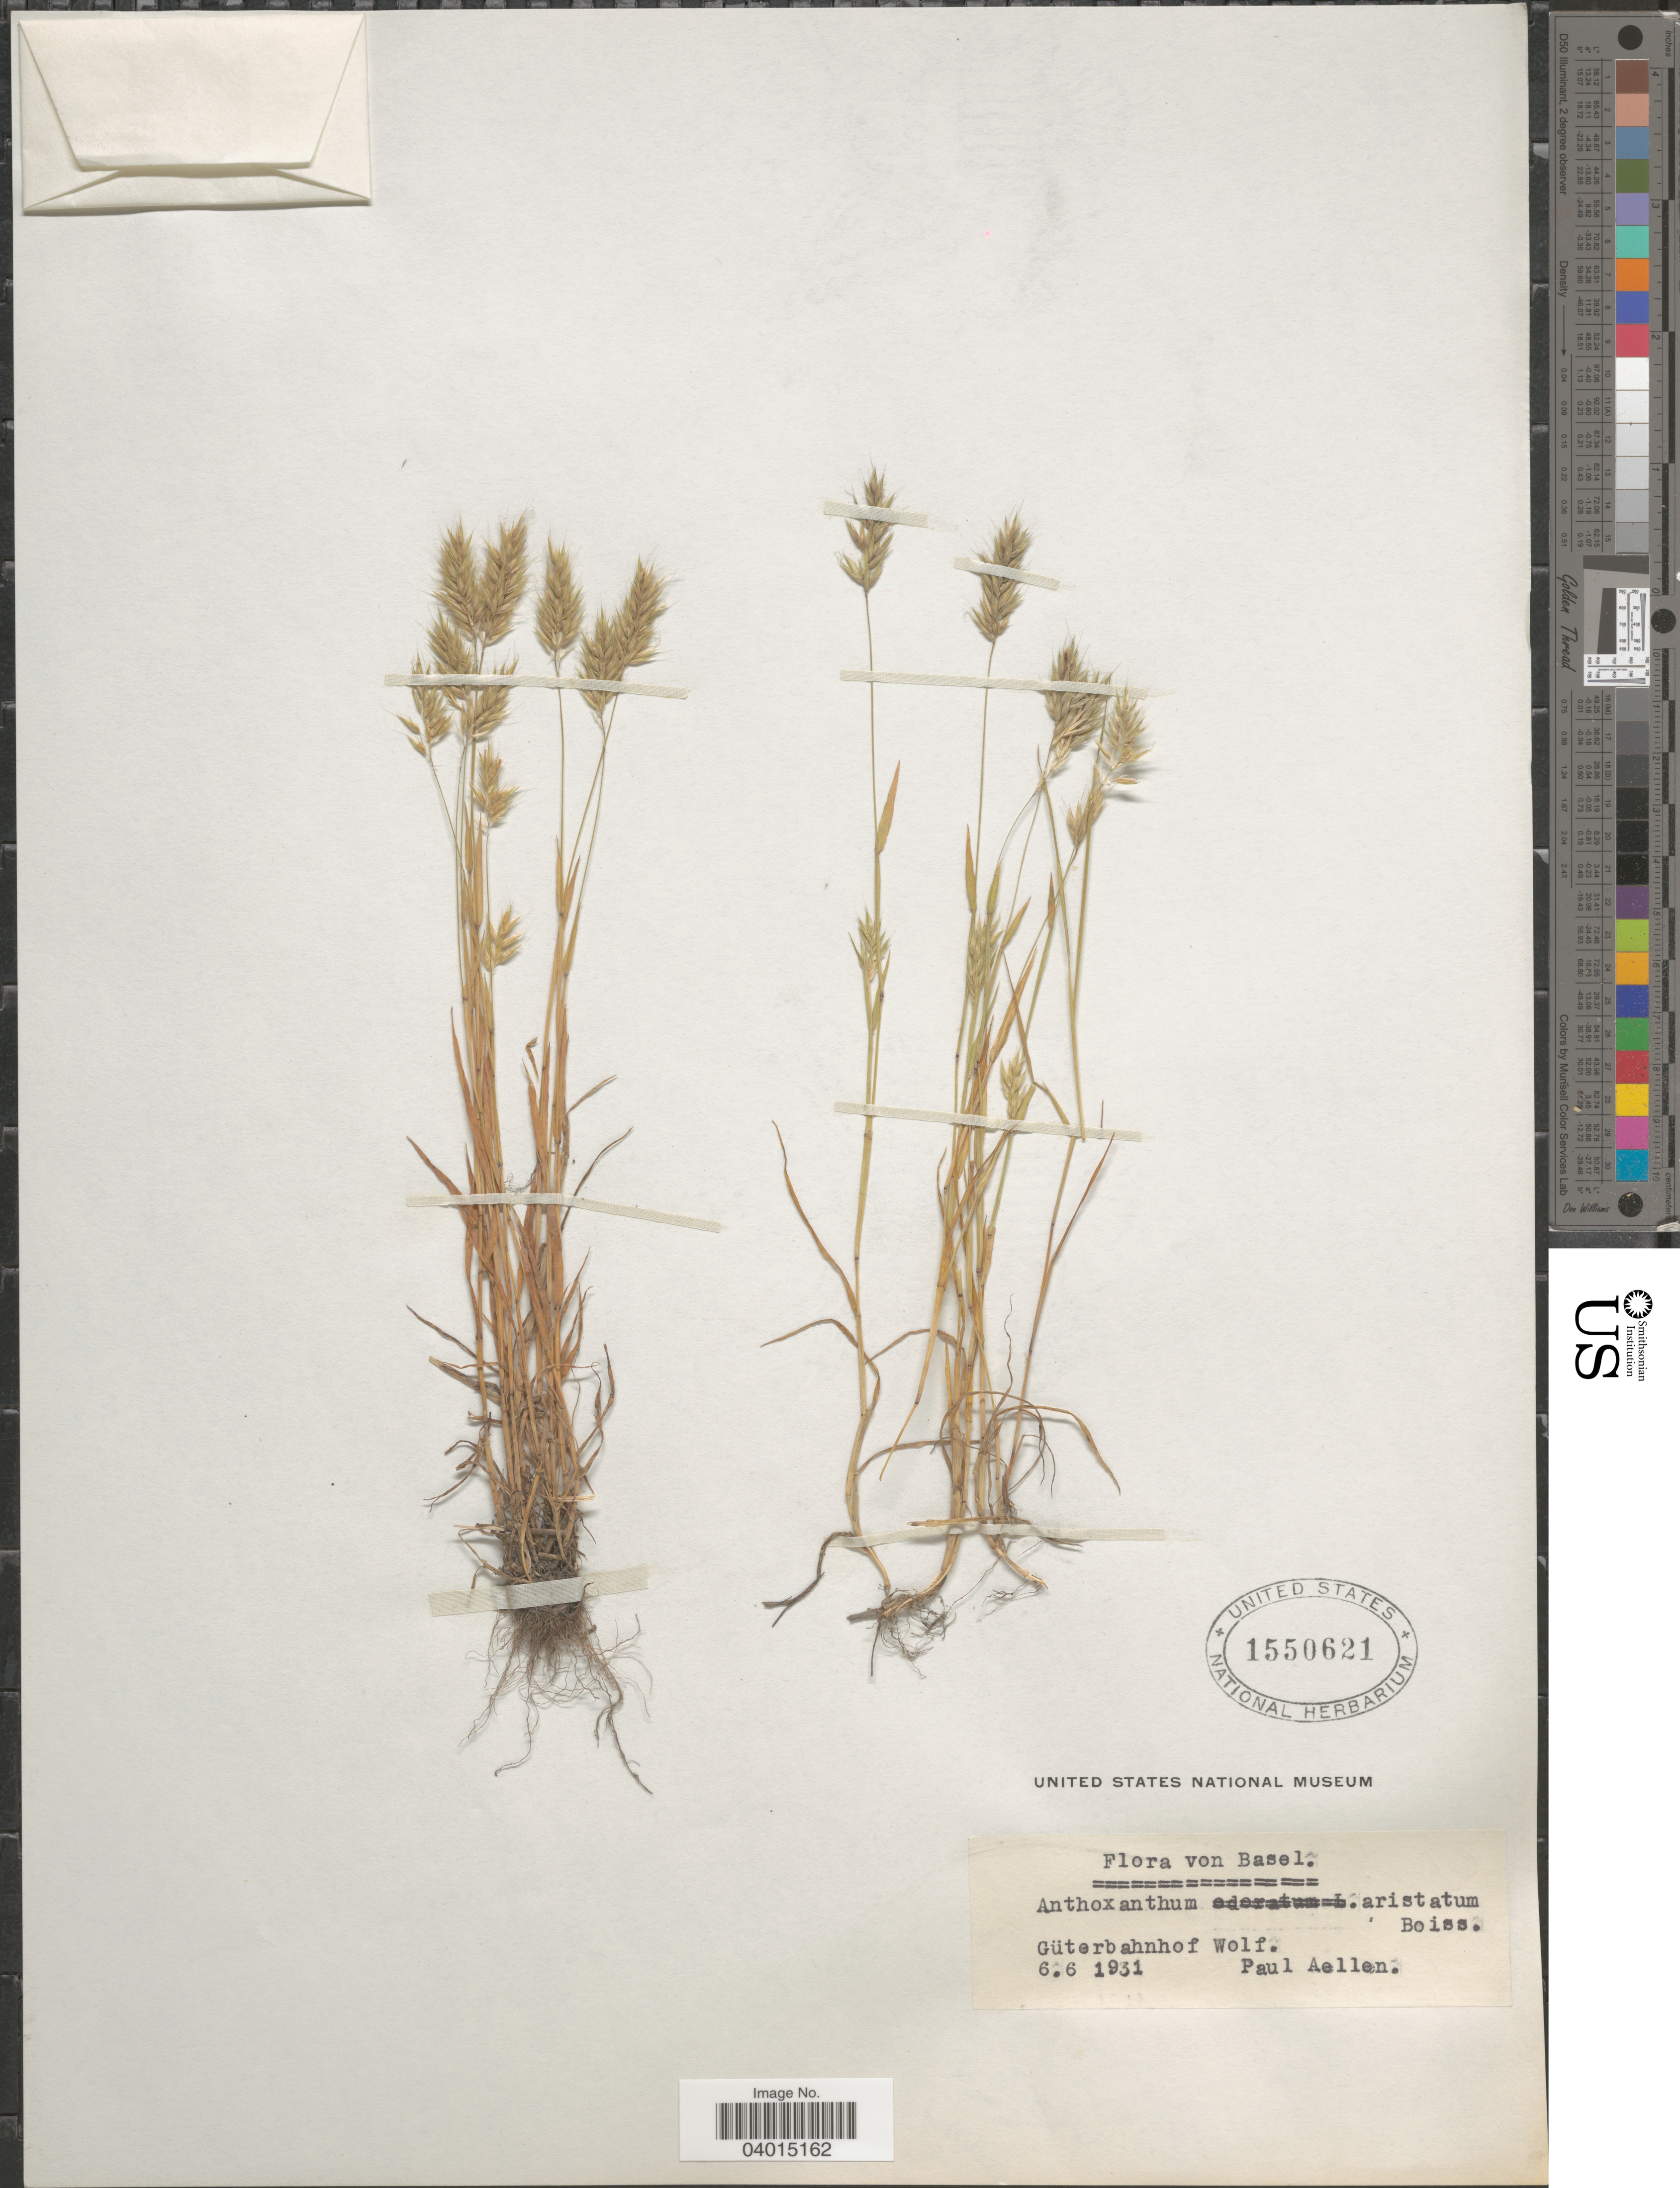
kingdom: Plantae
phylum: Tracheophyta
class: Liliopsida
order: Poales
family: Poaceae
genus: Anthoxanthum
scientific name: Anthoxanthum aristatum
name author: Boiss.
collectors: P. Aellen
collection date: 1931-06-06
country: Switzerland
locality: Basel. Güterbanhnhof Wolf.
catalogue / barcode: US 1550621